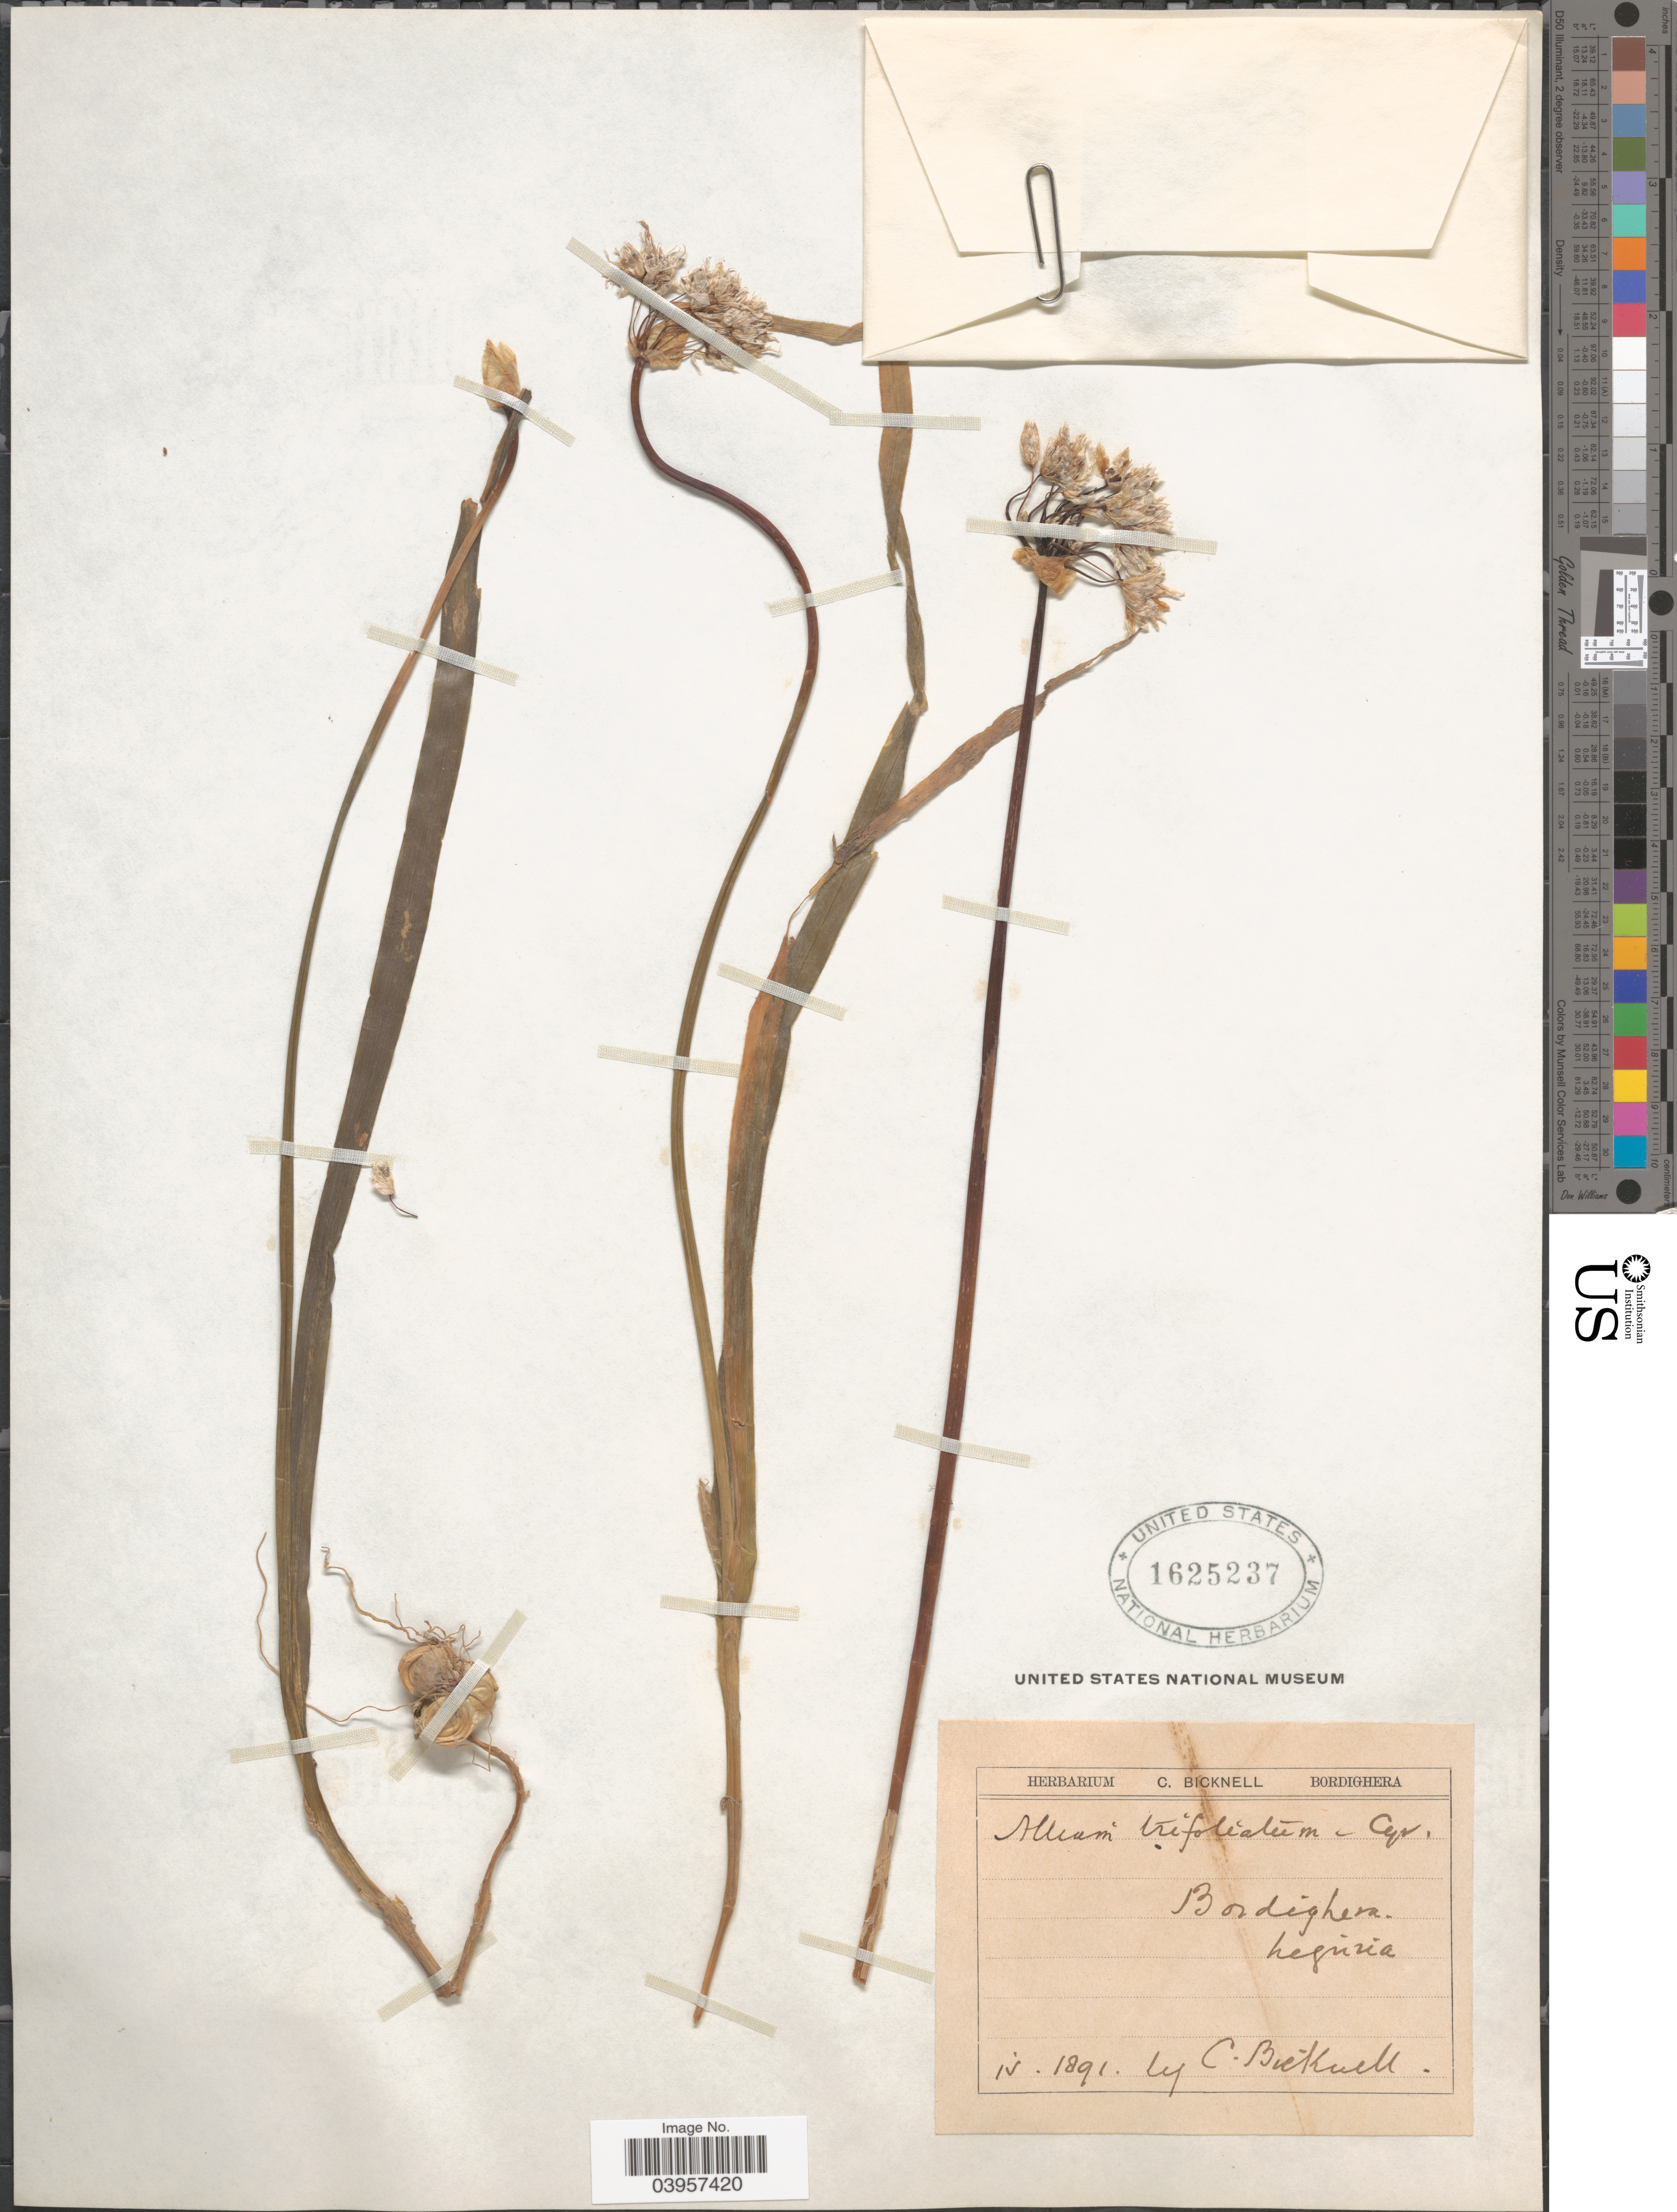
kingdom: Plantae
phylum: Tracheophyta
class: Liliopsida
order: Asparagales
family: Amaryllidaceae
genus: Allium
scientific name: Allium trifoliatum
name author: Cirillo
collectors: C. Bicknell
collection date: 1891-04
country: Italy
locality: Bordighera.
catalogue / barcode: US 1625237